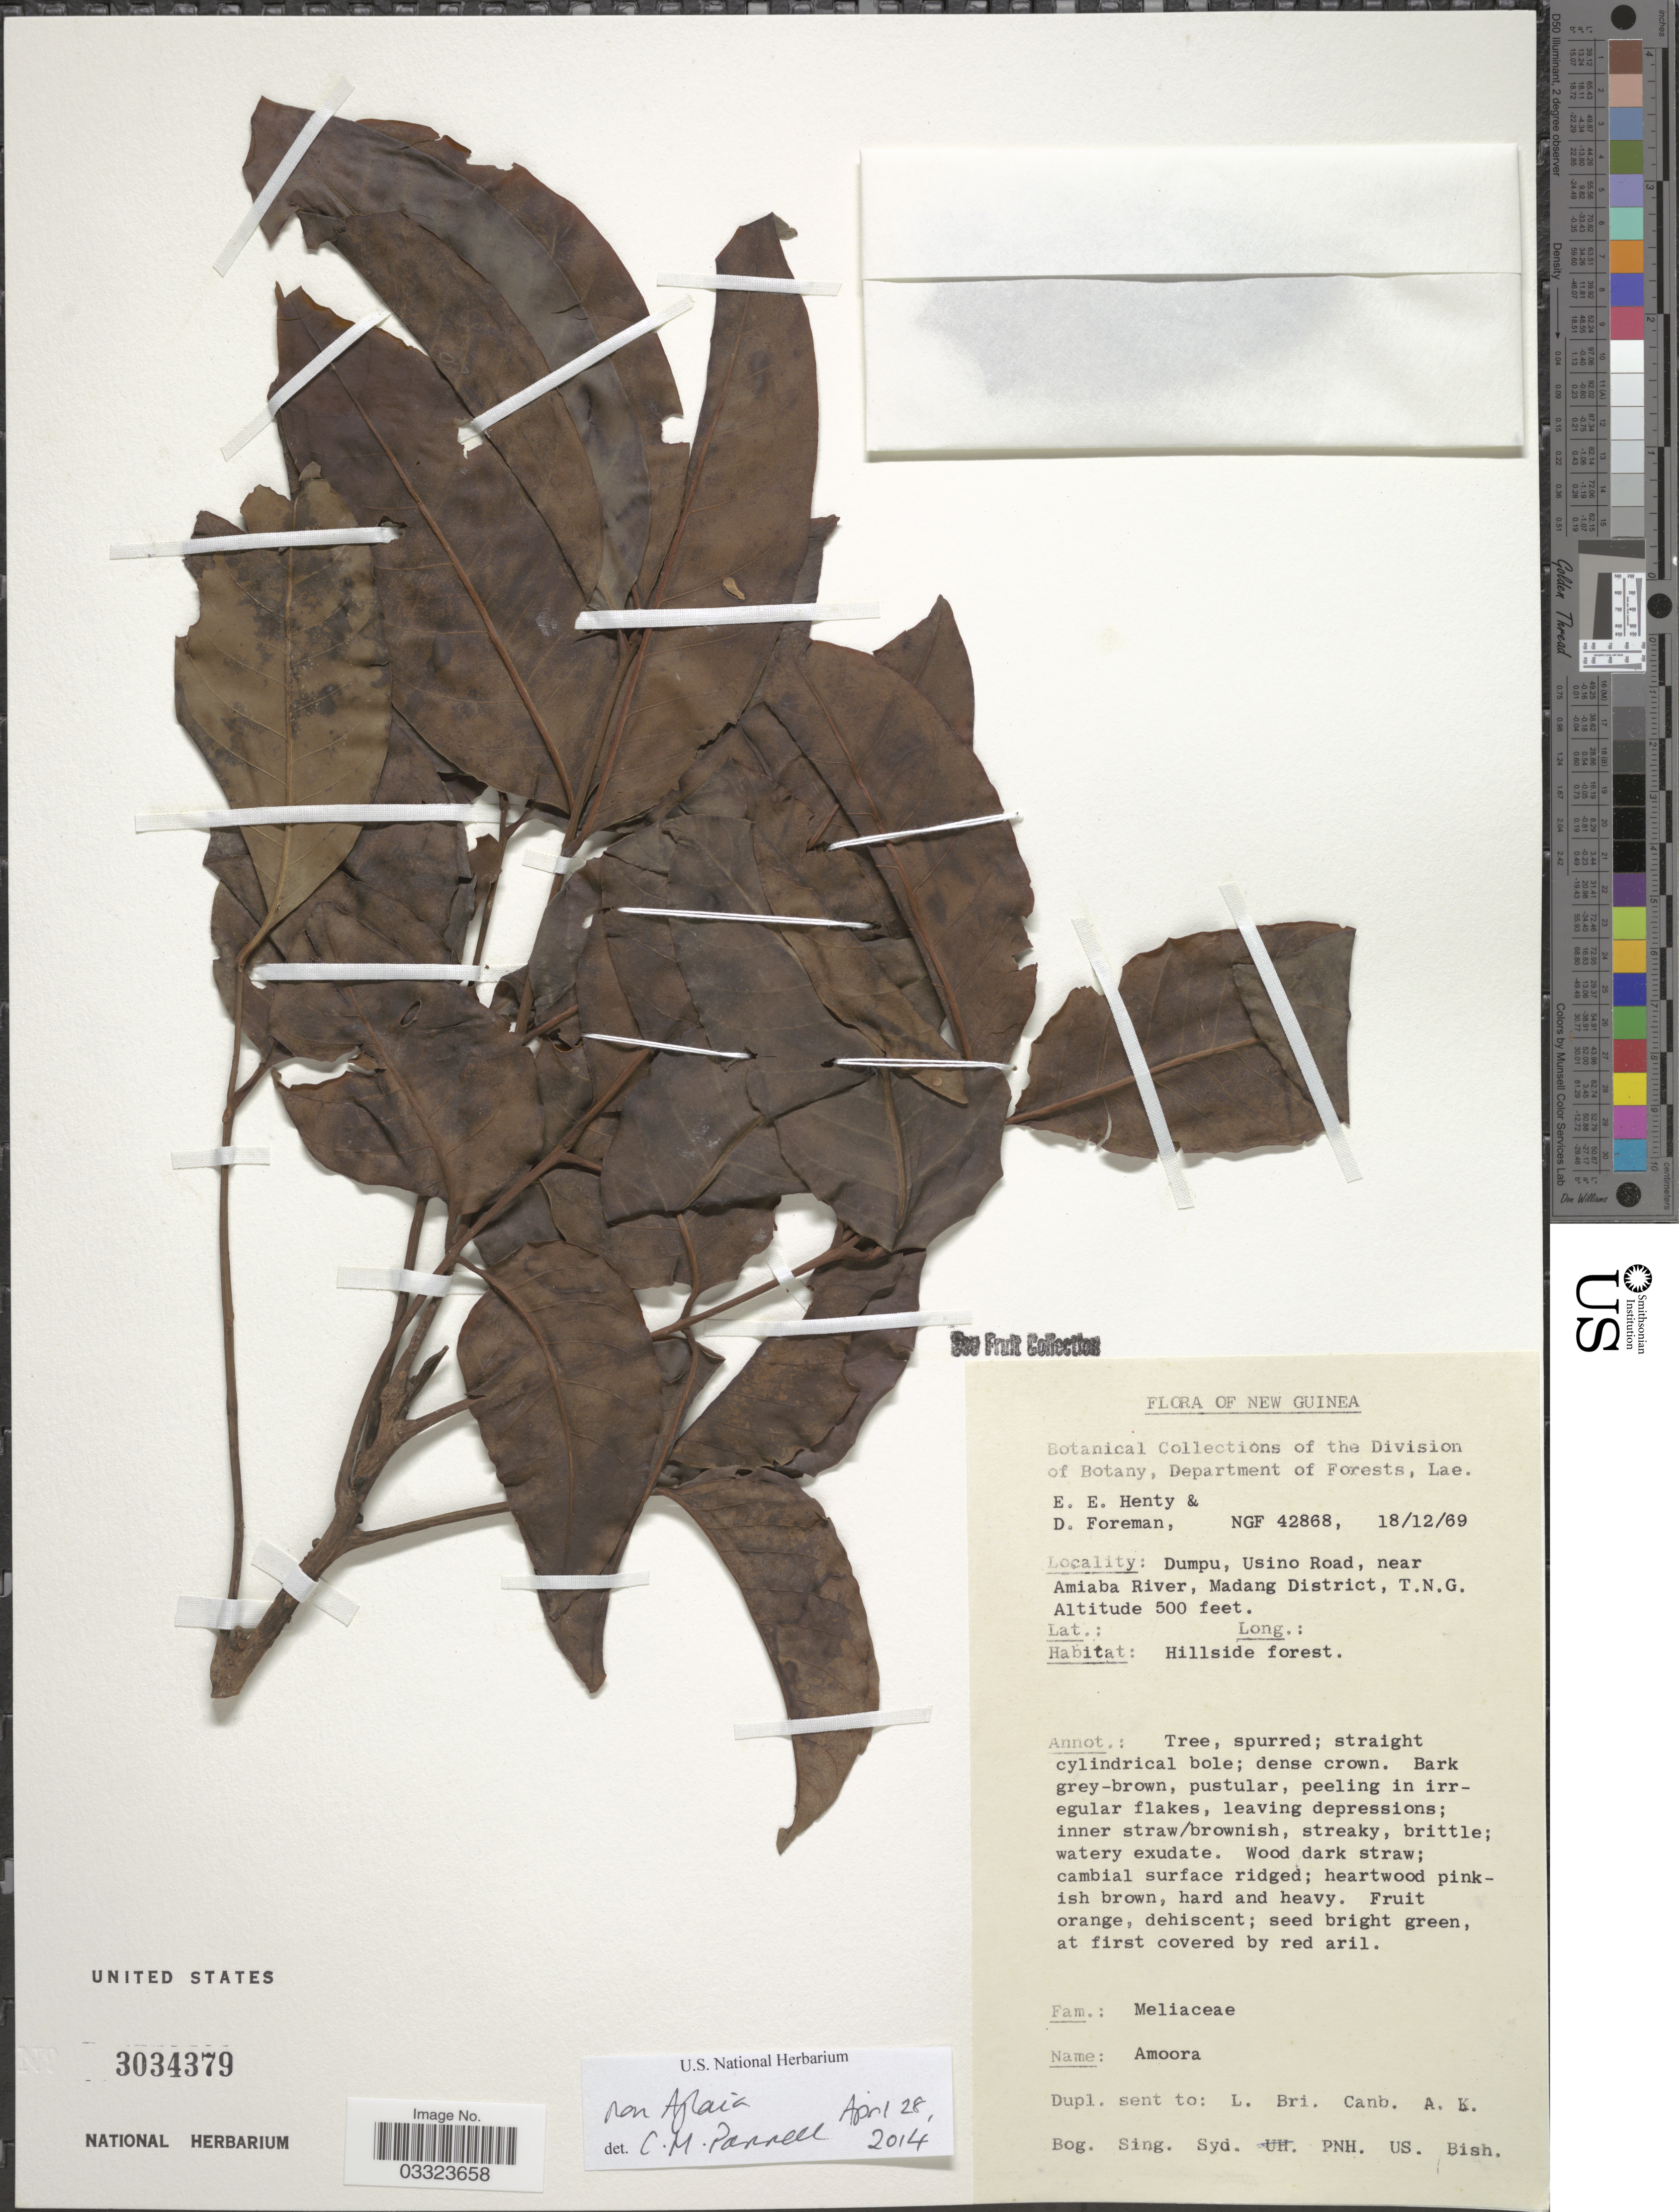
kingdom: Plantae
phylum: Tracheophyta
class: Magnoliopsida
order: Sapindales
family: Meliaceae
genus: Dysoxylum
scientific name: Dysoxylum latifolium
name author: Benth.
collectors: E. Henty & D. Foreman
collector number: NGF 42868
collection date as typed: Transcribed d/m/y: 18/12/69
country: Papua New Guinea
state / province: Madang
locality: New Guinea. Dumpu, Usino Road, near Amiaba River, Madang District, T.N.G.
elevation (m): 152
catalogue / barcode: US 3034379